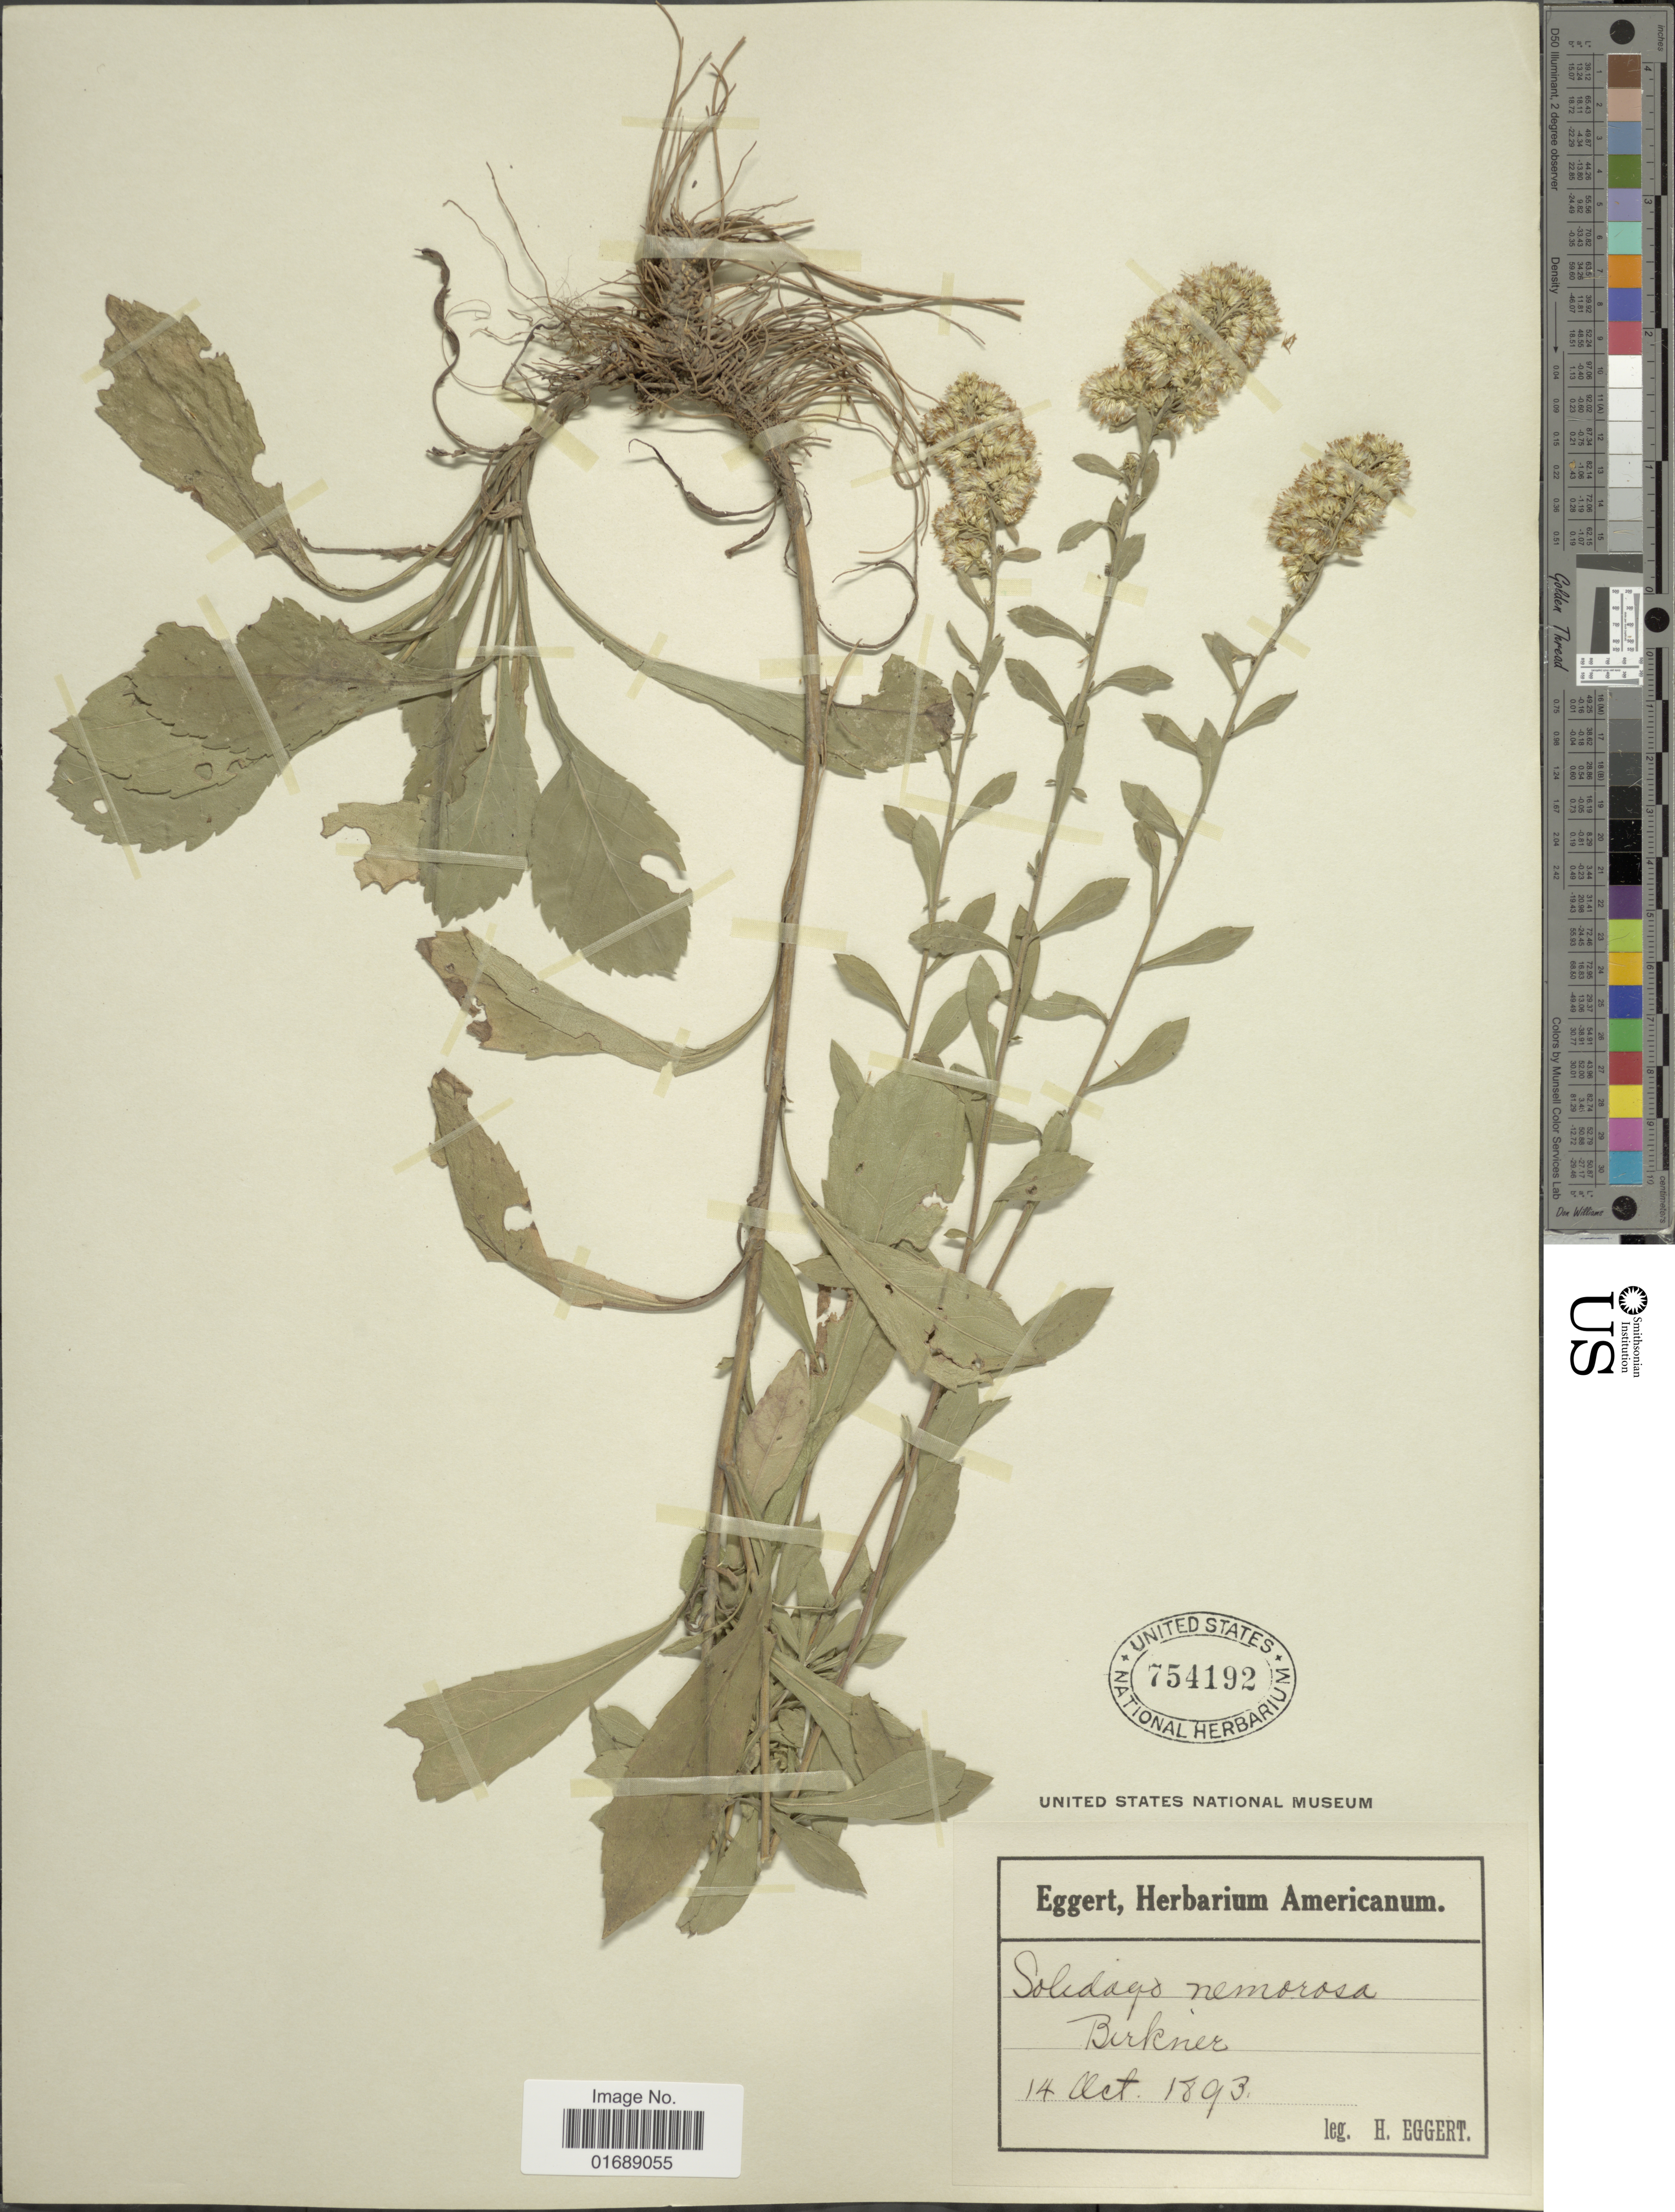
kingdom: Plantae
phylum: Tracheophyta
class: Magnoliopsida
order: Asterales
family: Asteraceae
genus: Solidago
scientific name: Solidago nemoralis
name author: Aiton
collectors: H. Eggert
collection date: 1893-10-14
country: United States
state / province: Illinois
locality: Birkner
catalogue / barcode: US 754192